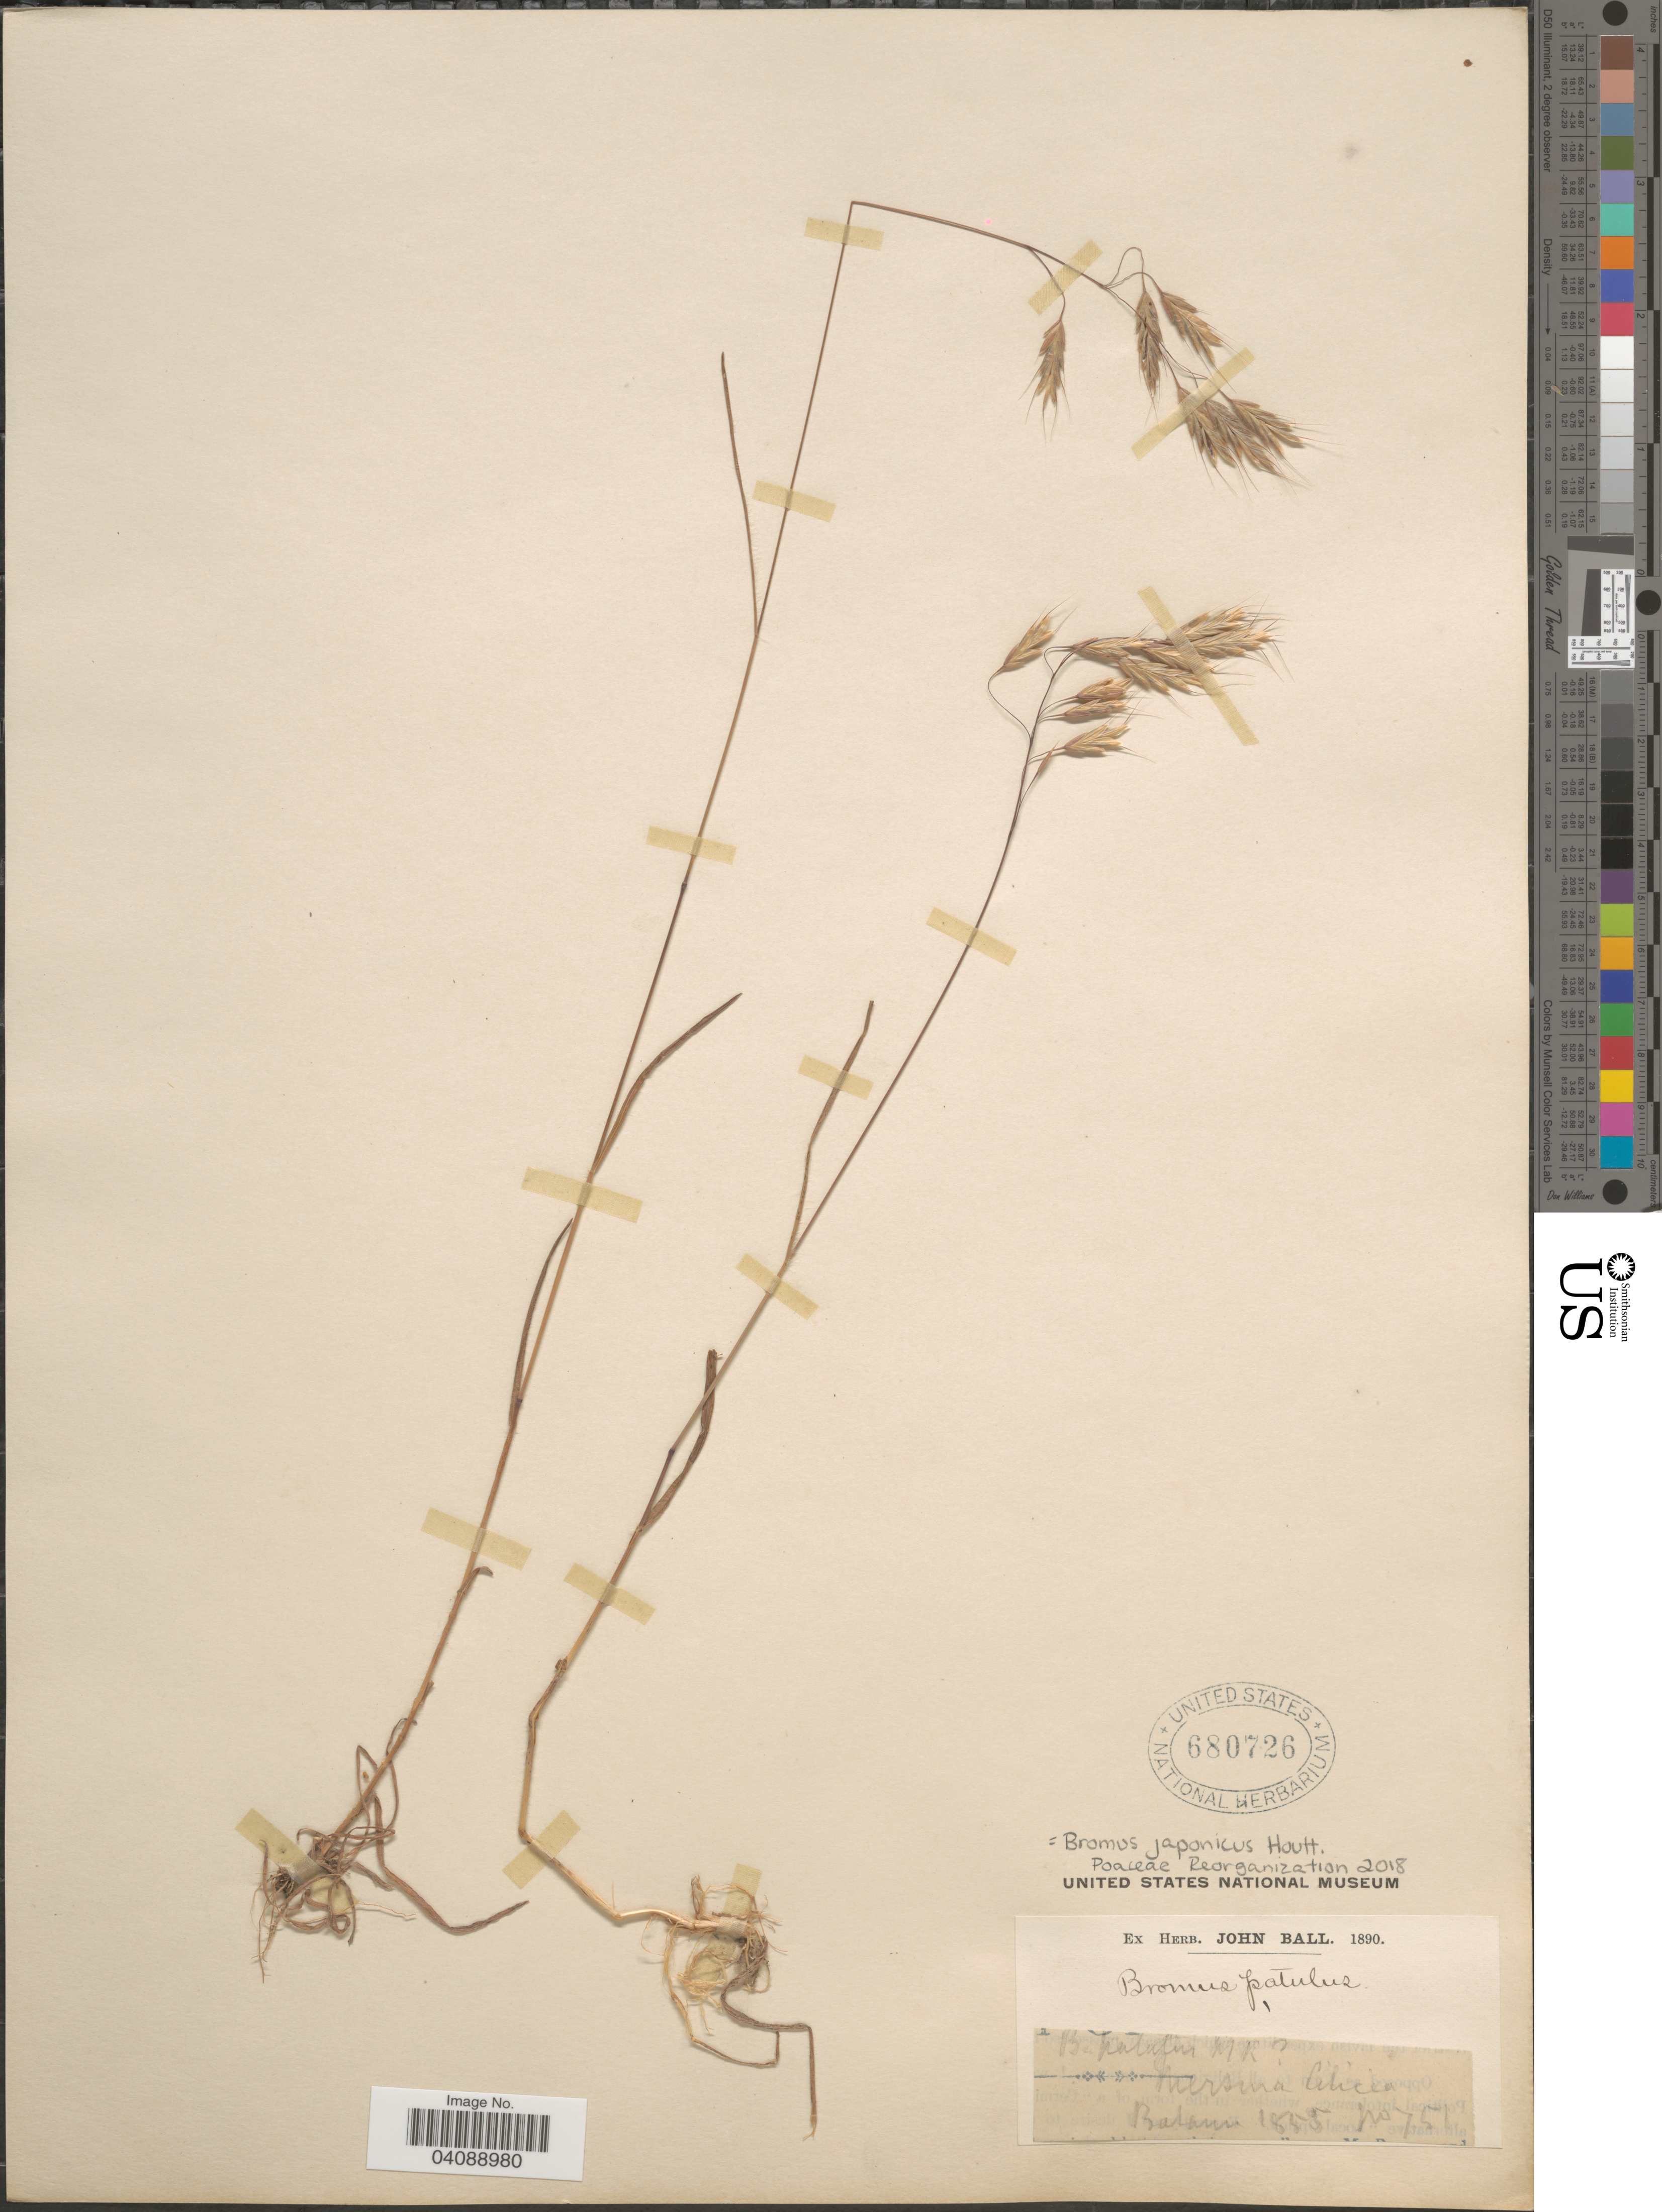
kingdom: Plantae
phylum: Tracheophyta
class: Liliopsida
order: Poales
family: Poaceae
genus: Bromus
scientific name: Bromus japonicus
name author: Houtt.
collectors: -. Balansa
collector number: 751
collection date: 1855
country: Turkey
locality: Mersina Cilicia.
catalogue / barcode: US 680726